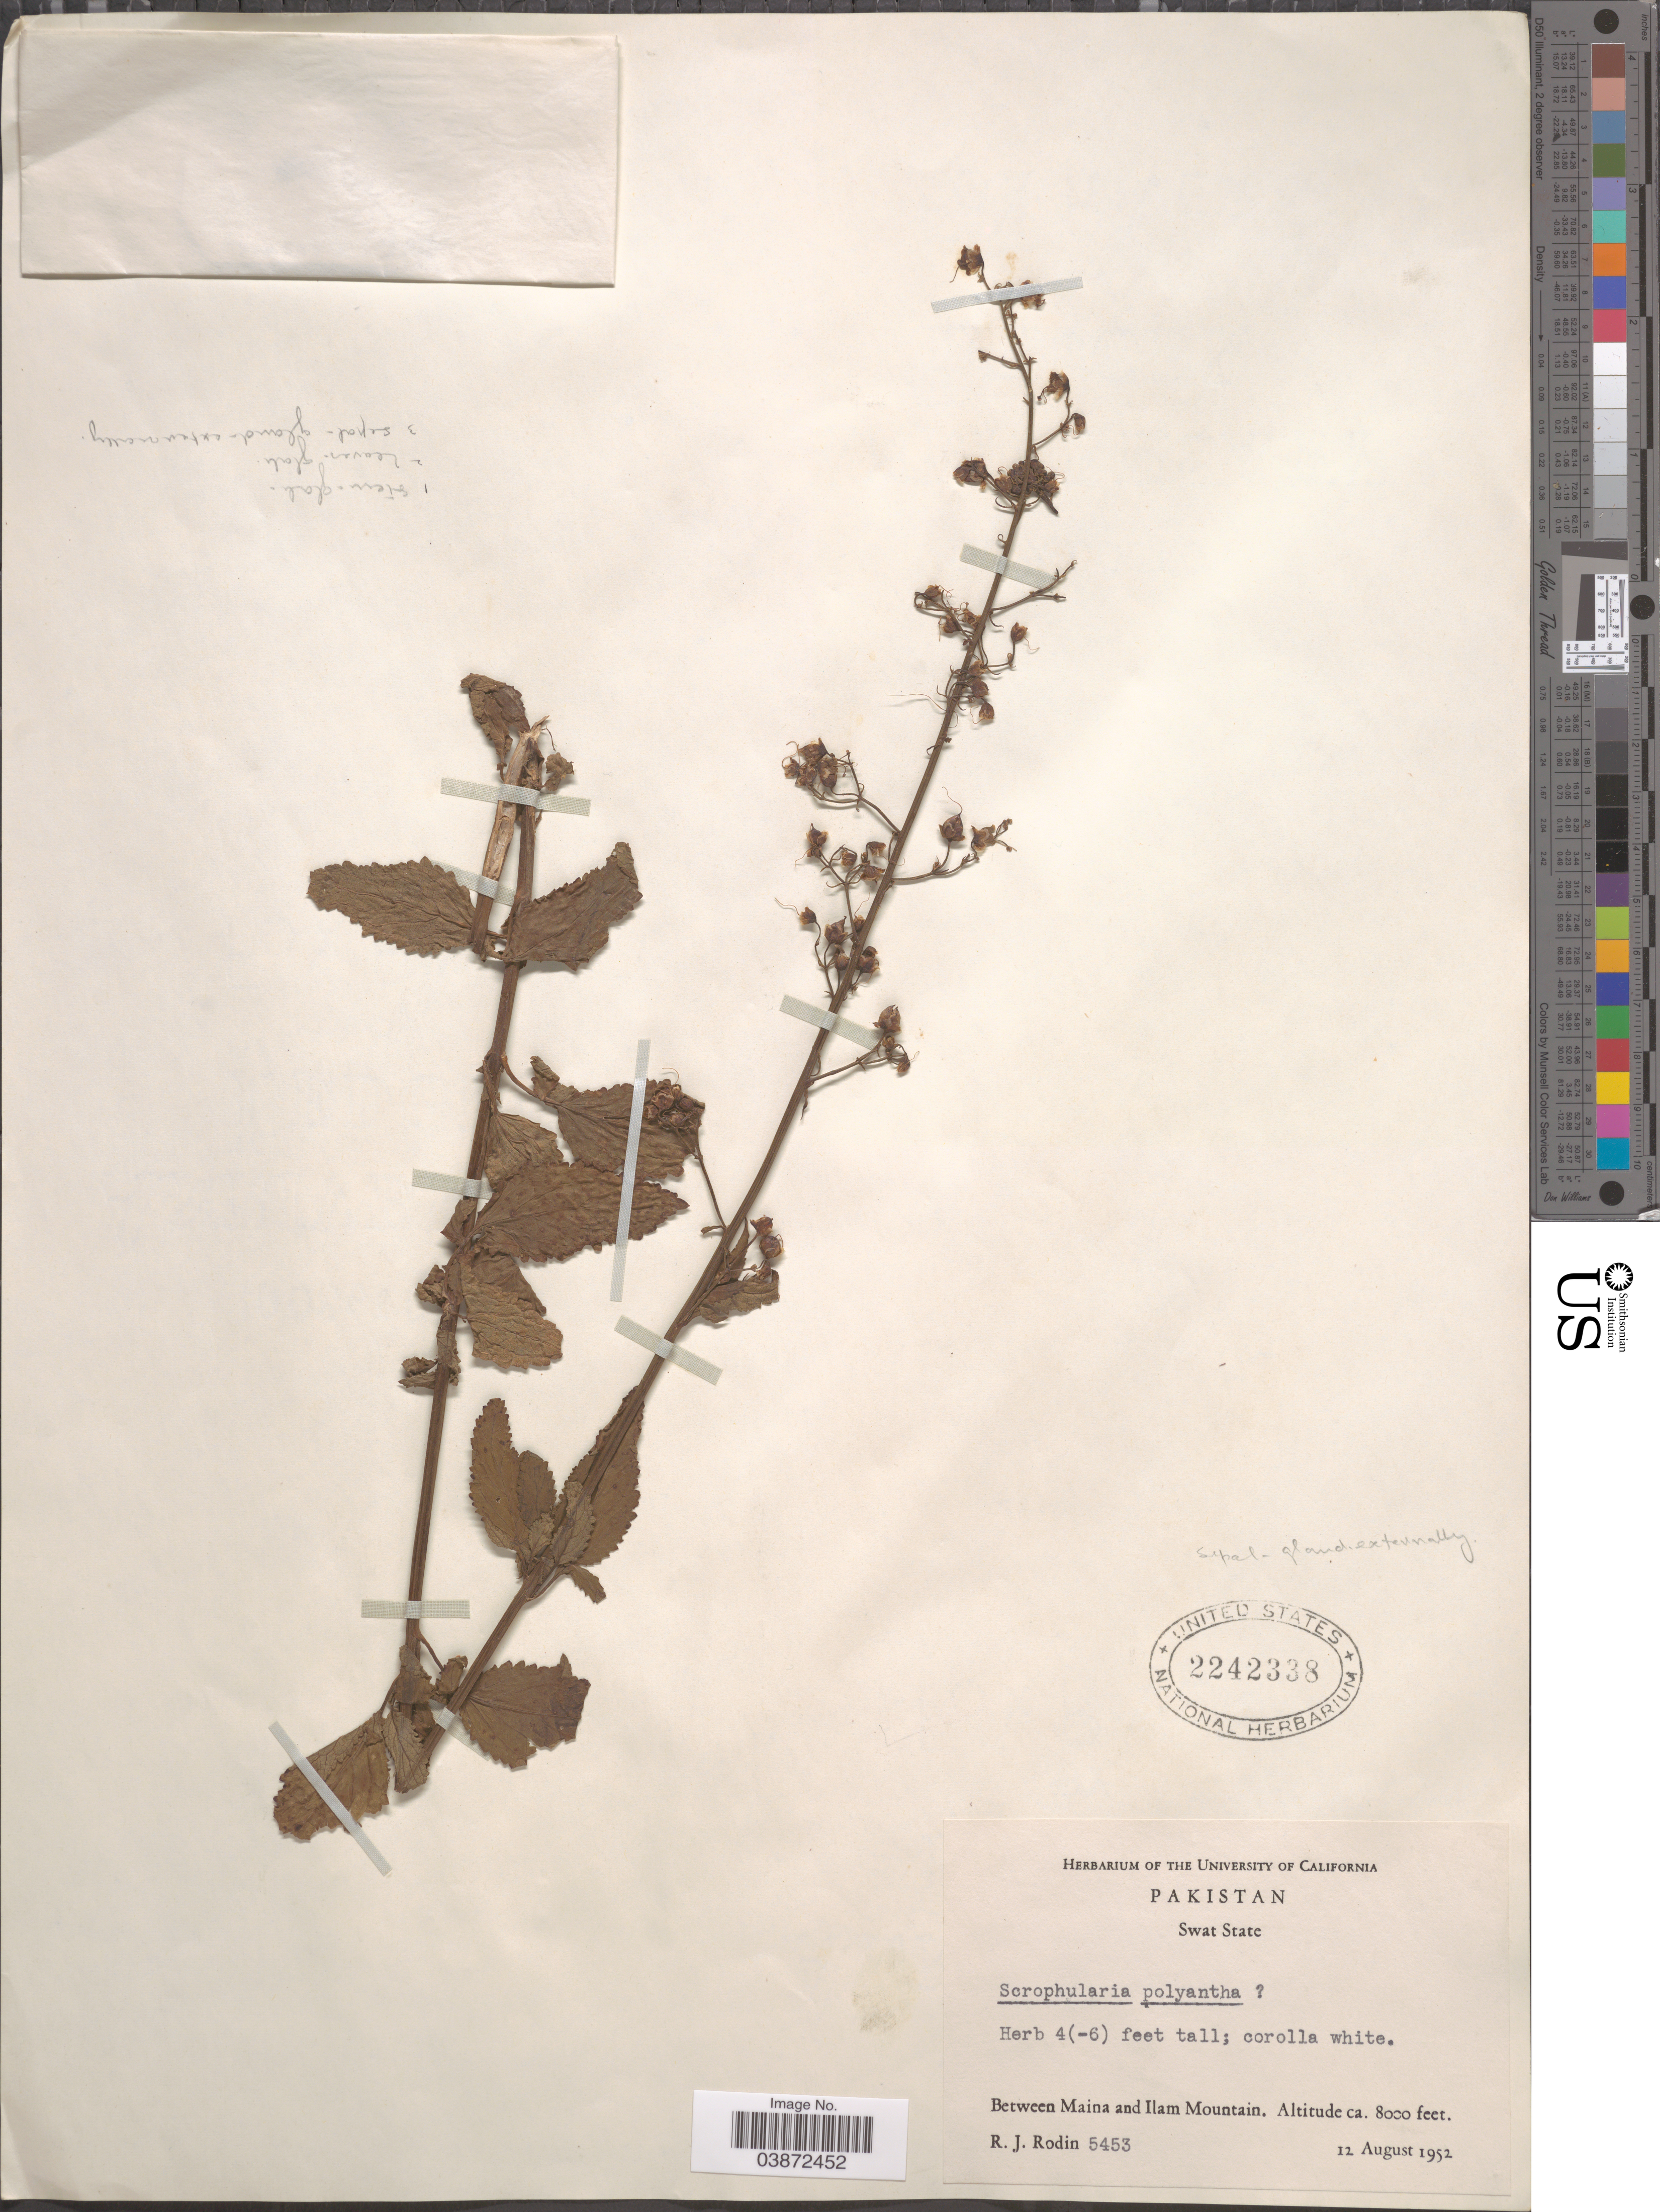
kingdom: Plantae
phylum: Tracheophyta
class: Magnoliopsida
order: Lamiales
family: Scrophulariaceae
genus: Scrophularia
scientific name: Scrophularia polyantha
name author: Royle ex Benth.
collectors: R. J. Rodin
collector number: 5453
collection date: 1952-08-12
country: Pakistan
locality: Swat State. Between Maina and Ilam Mountain.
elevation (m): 2438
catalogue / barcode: US 2242338